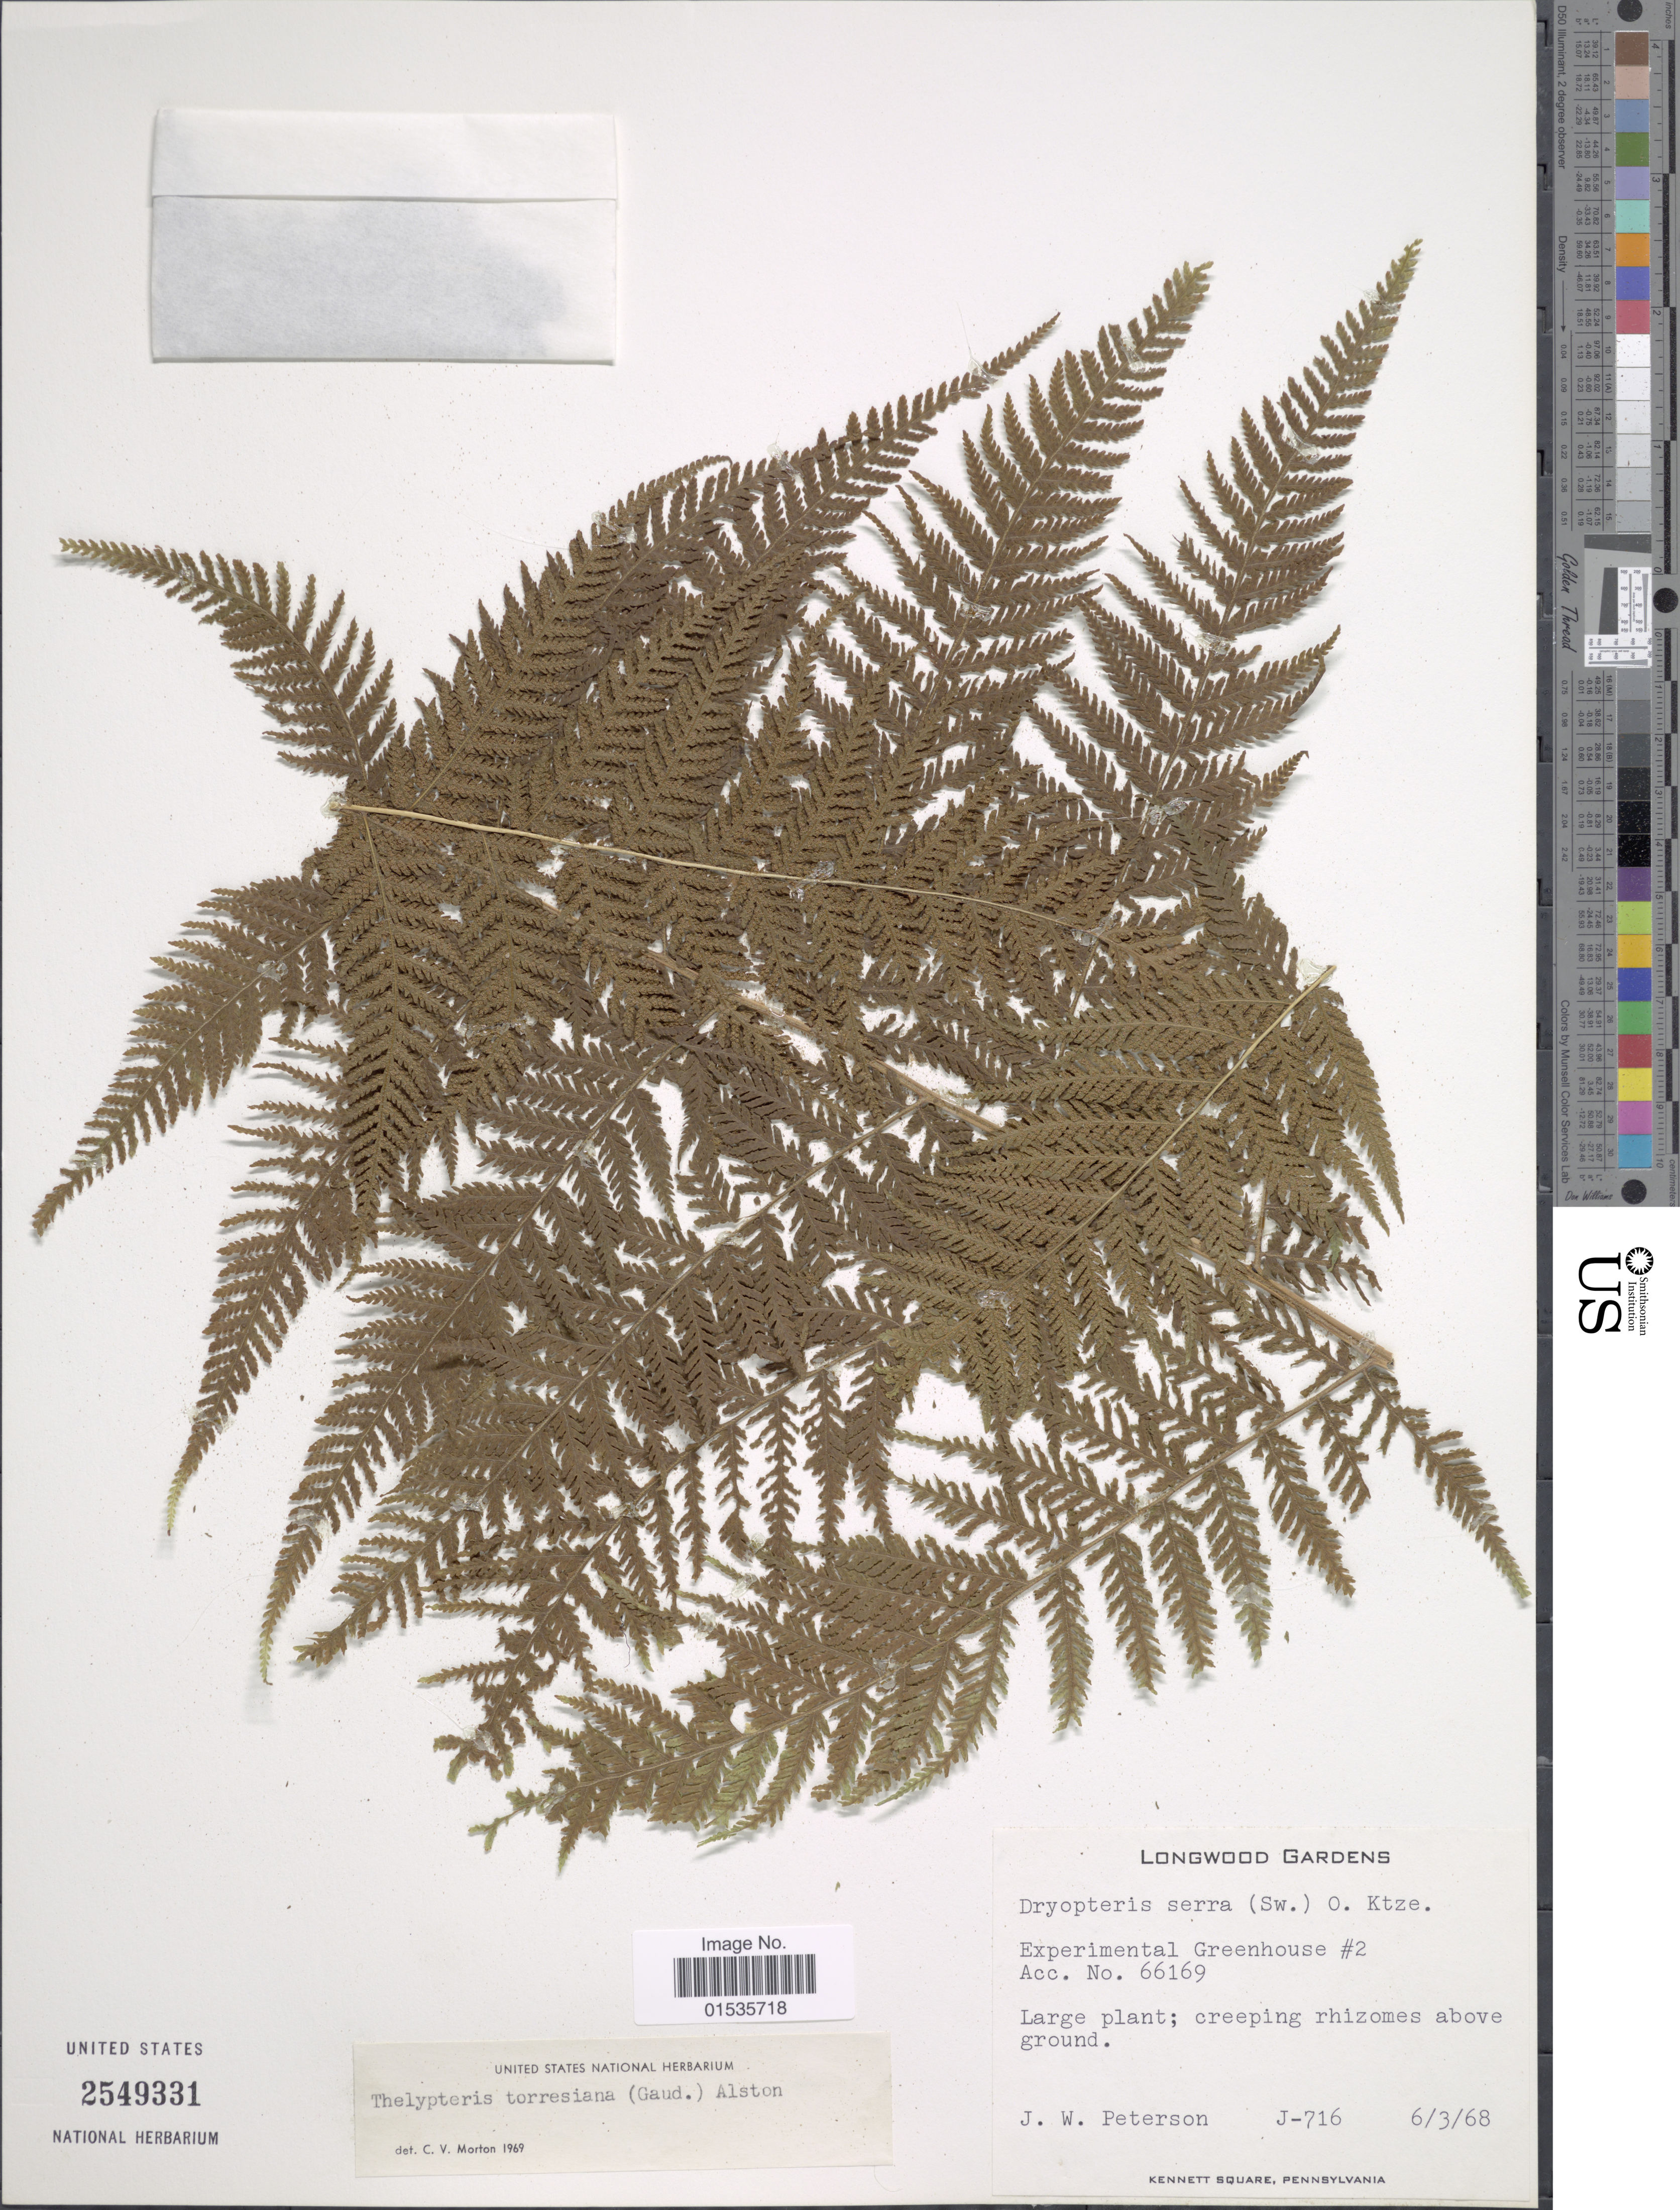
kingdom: Plantae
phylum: Tracheophyta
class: Polypodiopsida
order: Polypodiales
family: Thelypteridaceae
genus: Macrothelypteris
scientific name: Macrothelypteris torresiana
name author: (Gaudich.) Ching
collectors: J. W. Peterson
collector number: J-716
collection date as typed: Transcribed d/m/y: 6/3/68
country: United States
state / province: Pennsylvania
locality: Longwood Gardens, Experimental Greenhouse #2, Acc. No. 66169.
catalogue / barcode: US 2549331